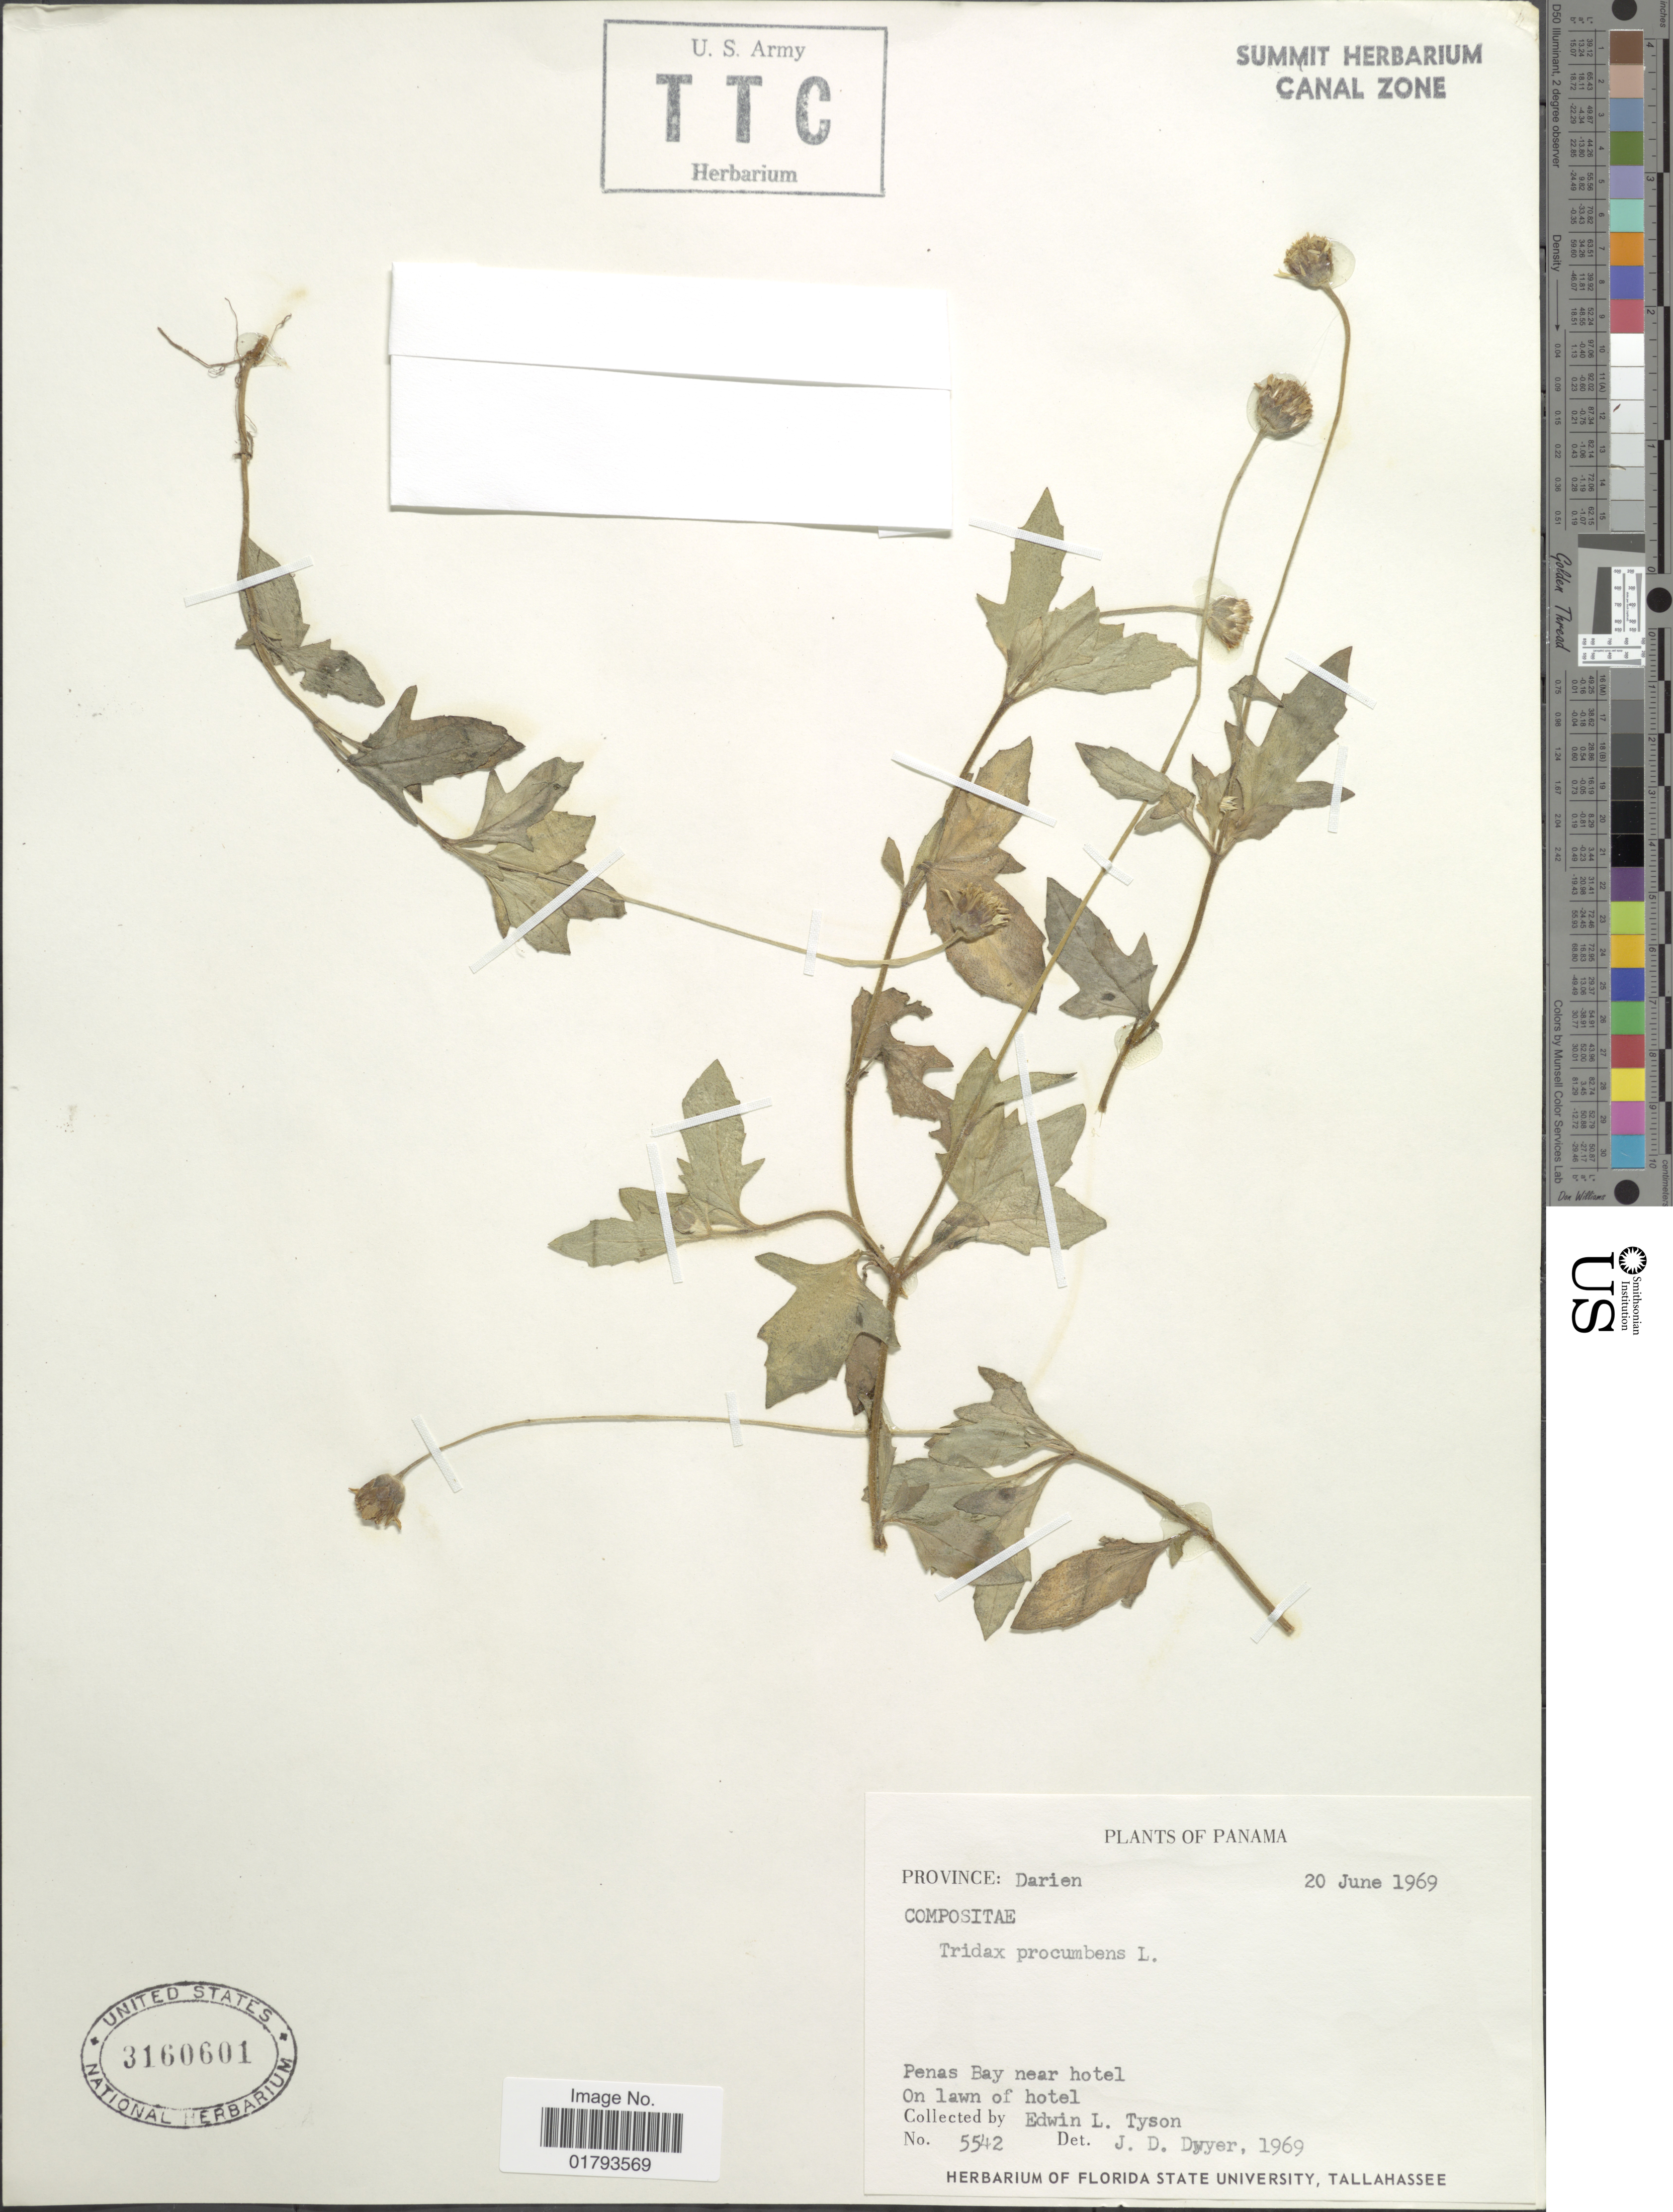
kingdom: Plantae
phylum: Tracheophyta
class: Magnoliopsida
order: Asterales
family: Asteraceae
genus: Tridax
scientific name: Tridax procumbens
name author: L.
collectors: E. L. Tyson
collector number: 5542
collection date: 1969-06-20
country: Panama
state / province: Darién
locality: Province: Darien. Penas Bay near Hotel. On lawn of Hotel.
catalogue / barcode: US 3160601